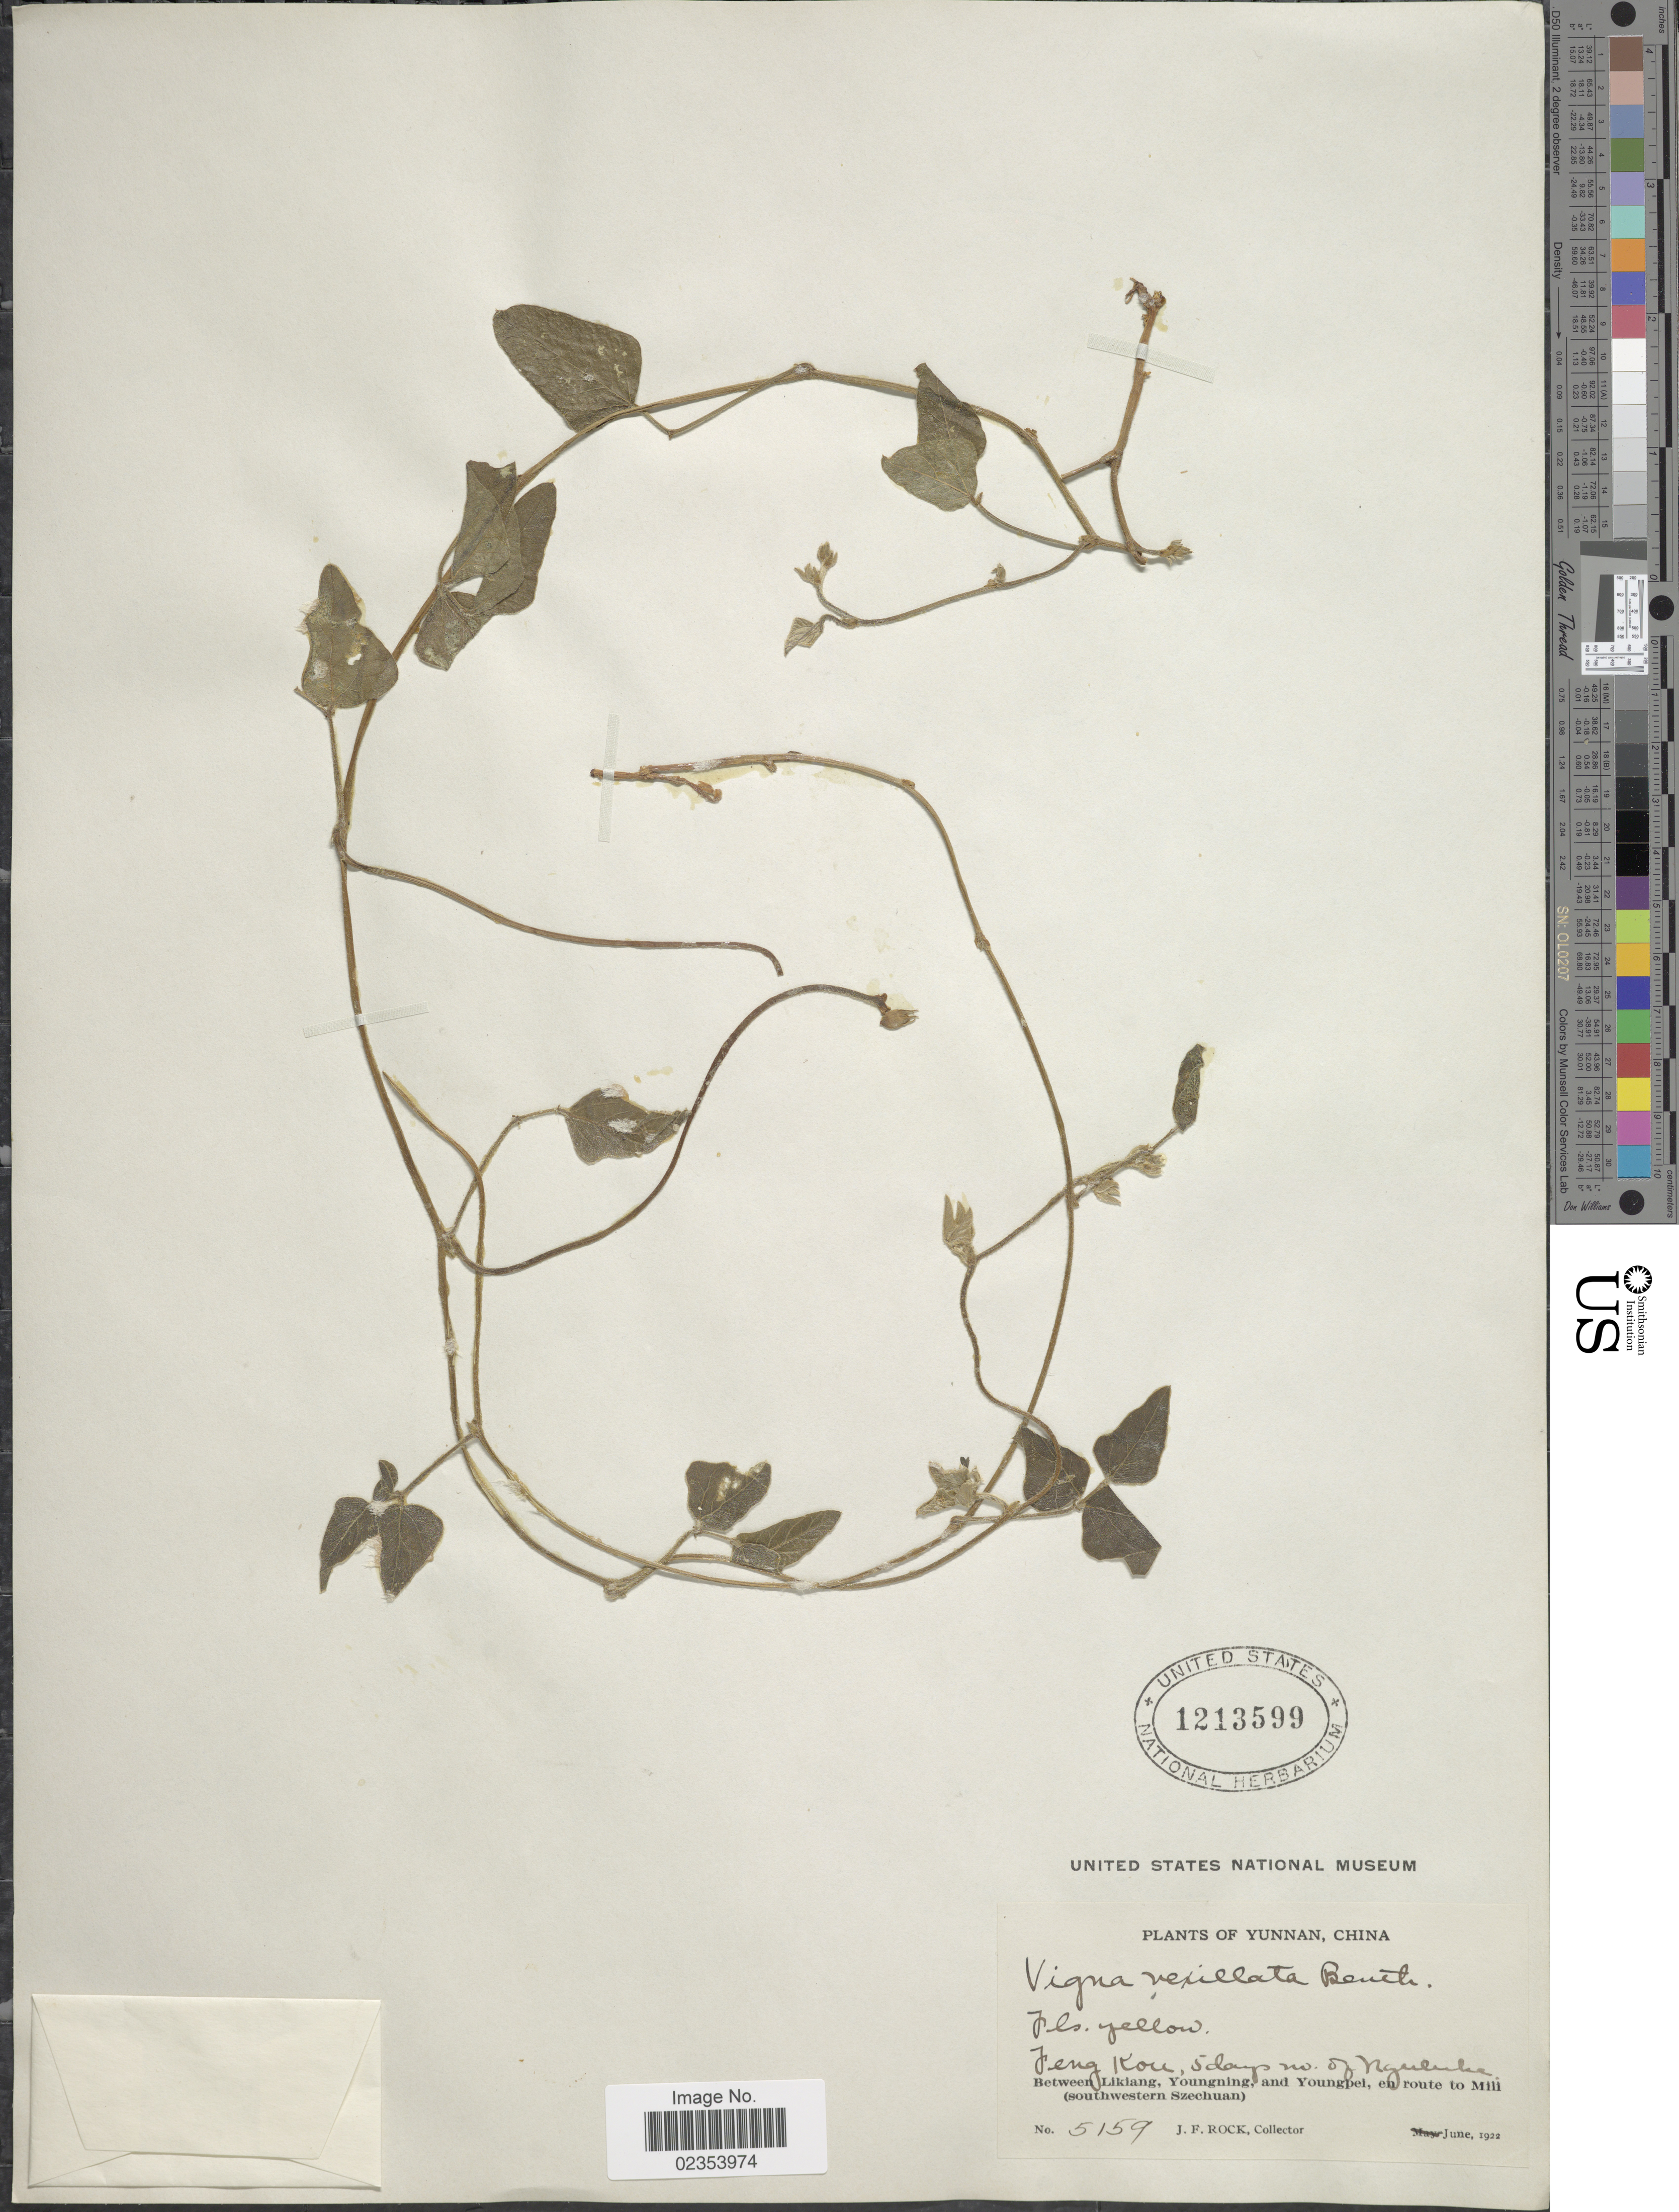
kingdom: Plantae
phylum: Tracheophyta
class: Magnoliopsida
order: Fabales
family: Fabaceae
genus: Vigna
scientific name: Vigna vexillata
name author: (L.) A. Rich.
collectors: J. Rock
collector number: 5159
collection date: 1922-06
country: China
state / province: Yunnan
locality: Yunnan, China. Feg Kou, 5 days no. of Nguluka. Between Likiang, Youngning and Youngpei, en route to Mili (southwestern Szechuan)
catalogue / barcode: US 1213599